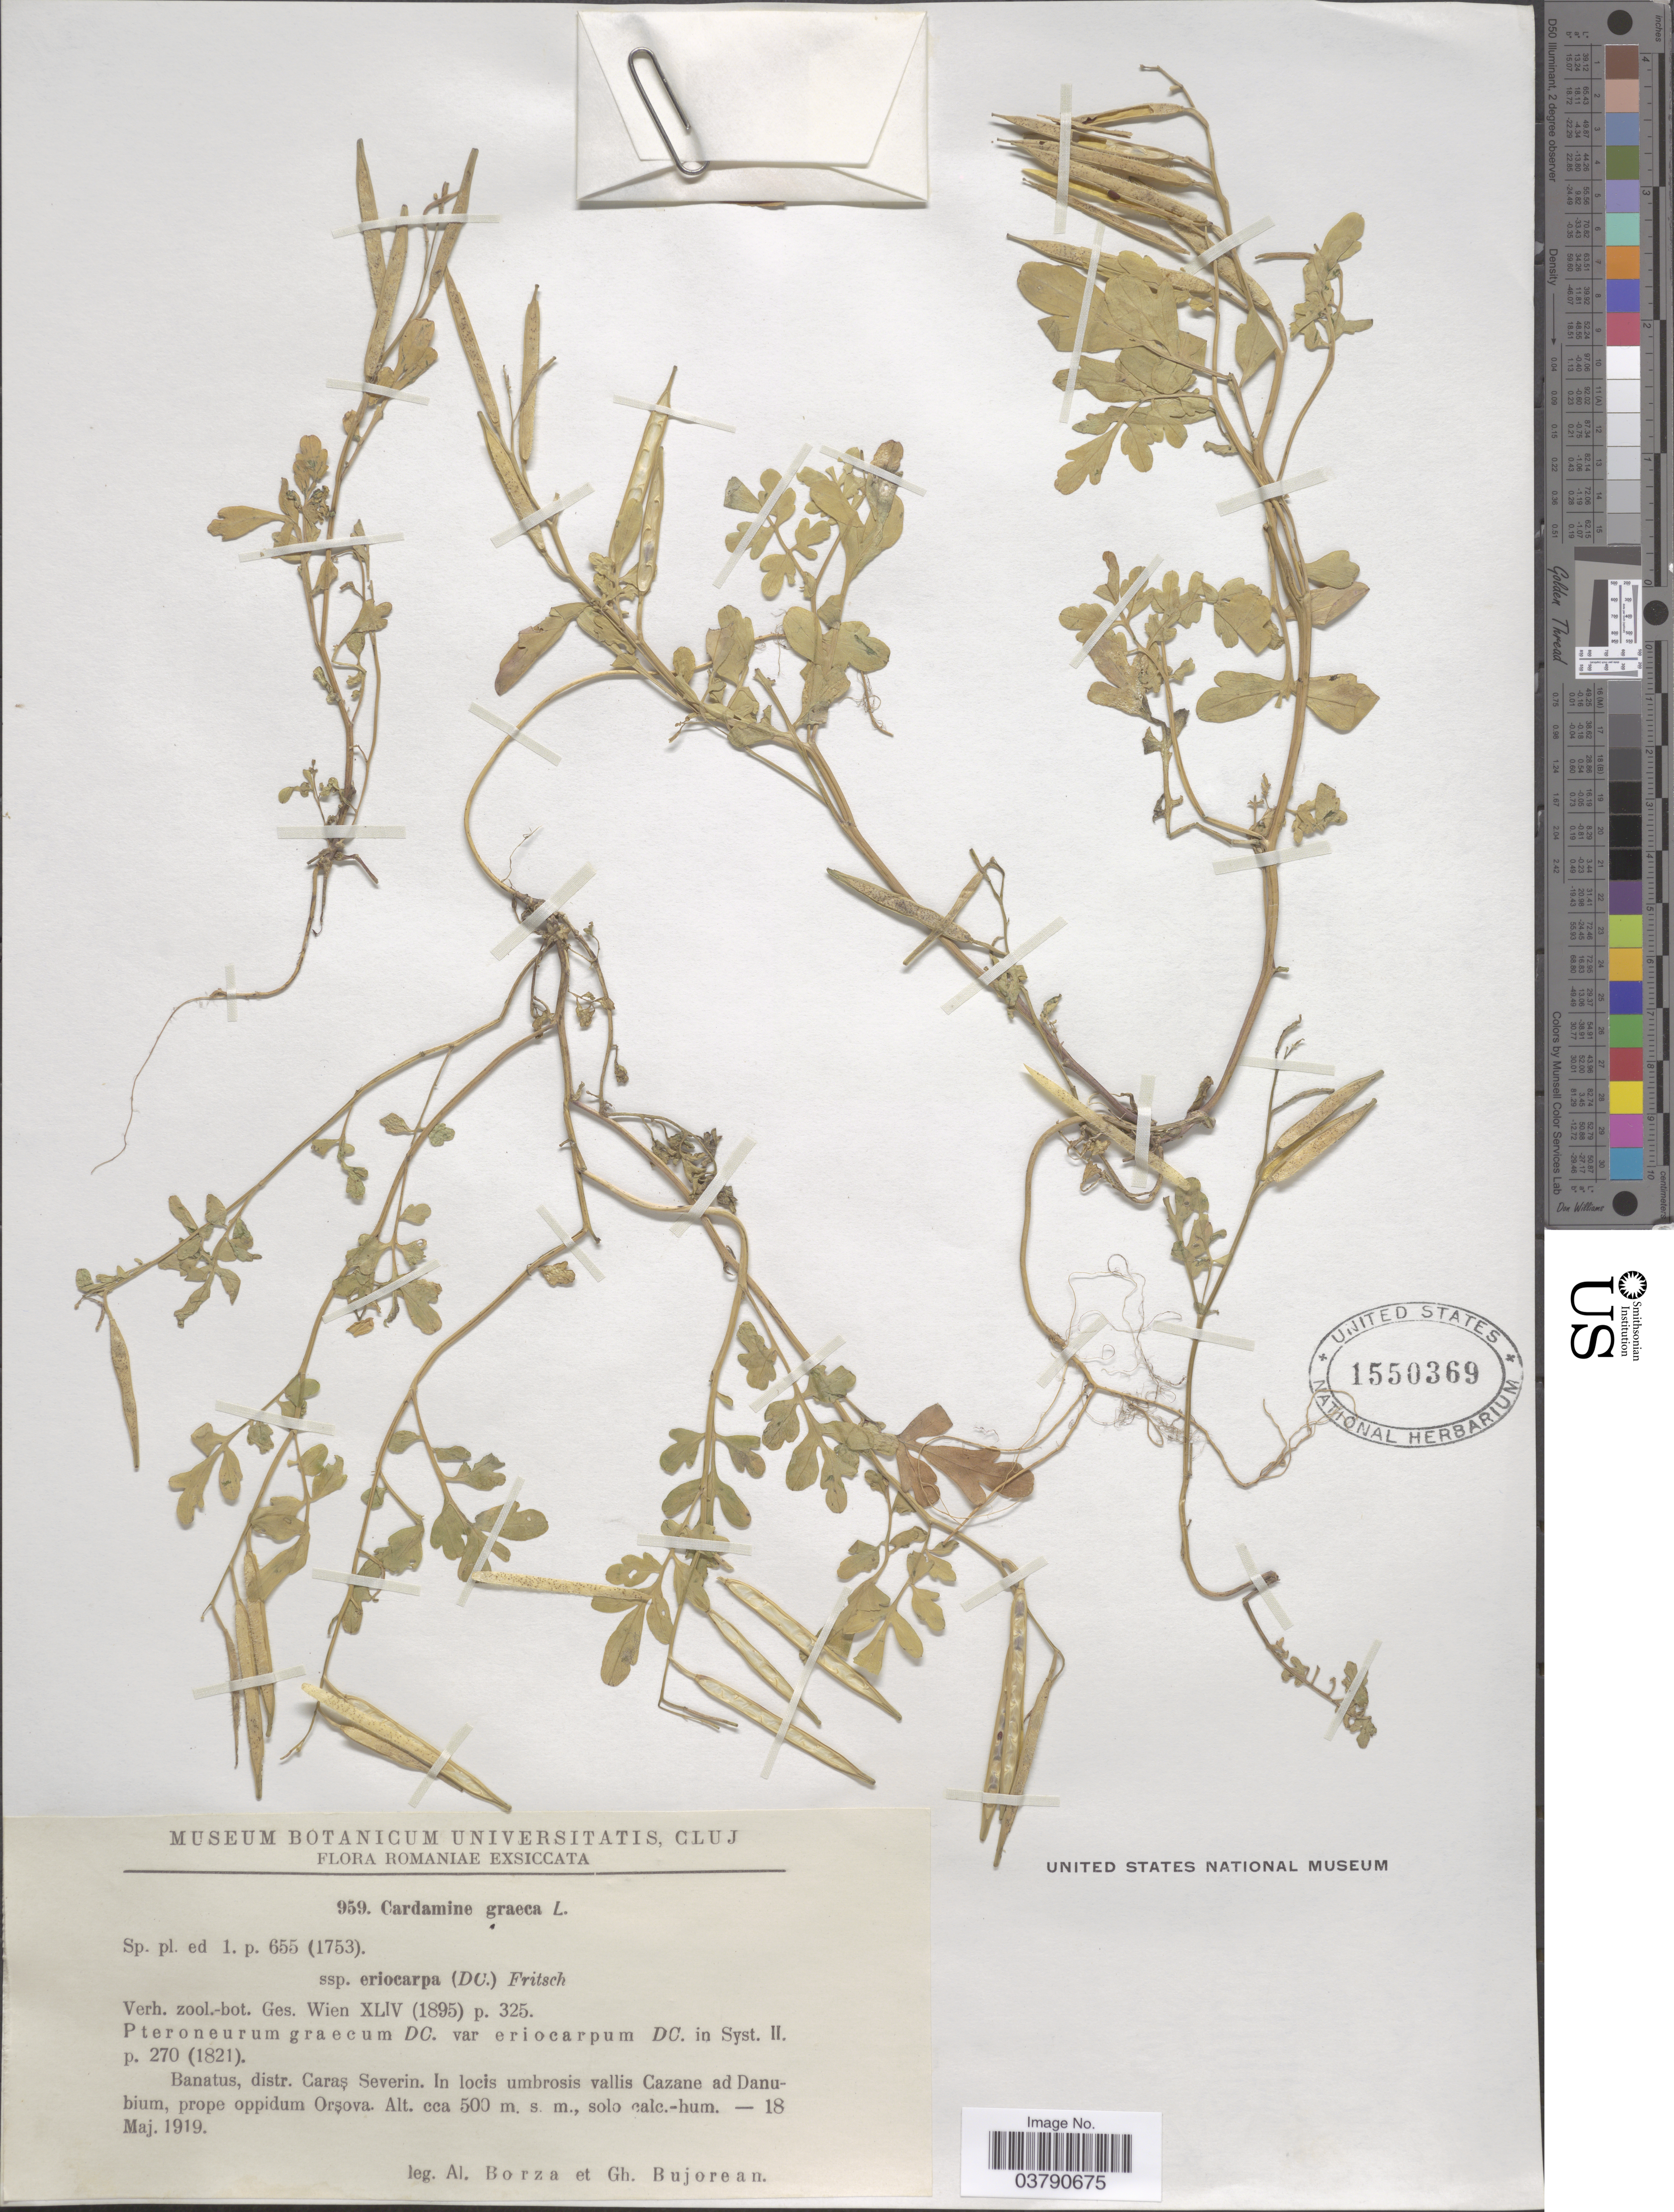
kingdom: Plantae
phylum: Tracheophyta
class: Magnoliopsida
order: Brassicales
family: Brassicaceae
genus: Cardamine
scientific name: Cardamine graeca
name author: L.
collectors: A. Borza & G. Bujorean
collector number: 959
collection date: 1919-05-18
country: Romania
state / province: Caras-Severin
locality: Banatus, distr. Caraş Severin. In locis umbrosis vallis Cazane ad Danubium, prope oppidum Orşova.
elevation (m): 500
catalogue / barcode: US 1550369